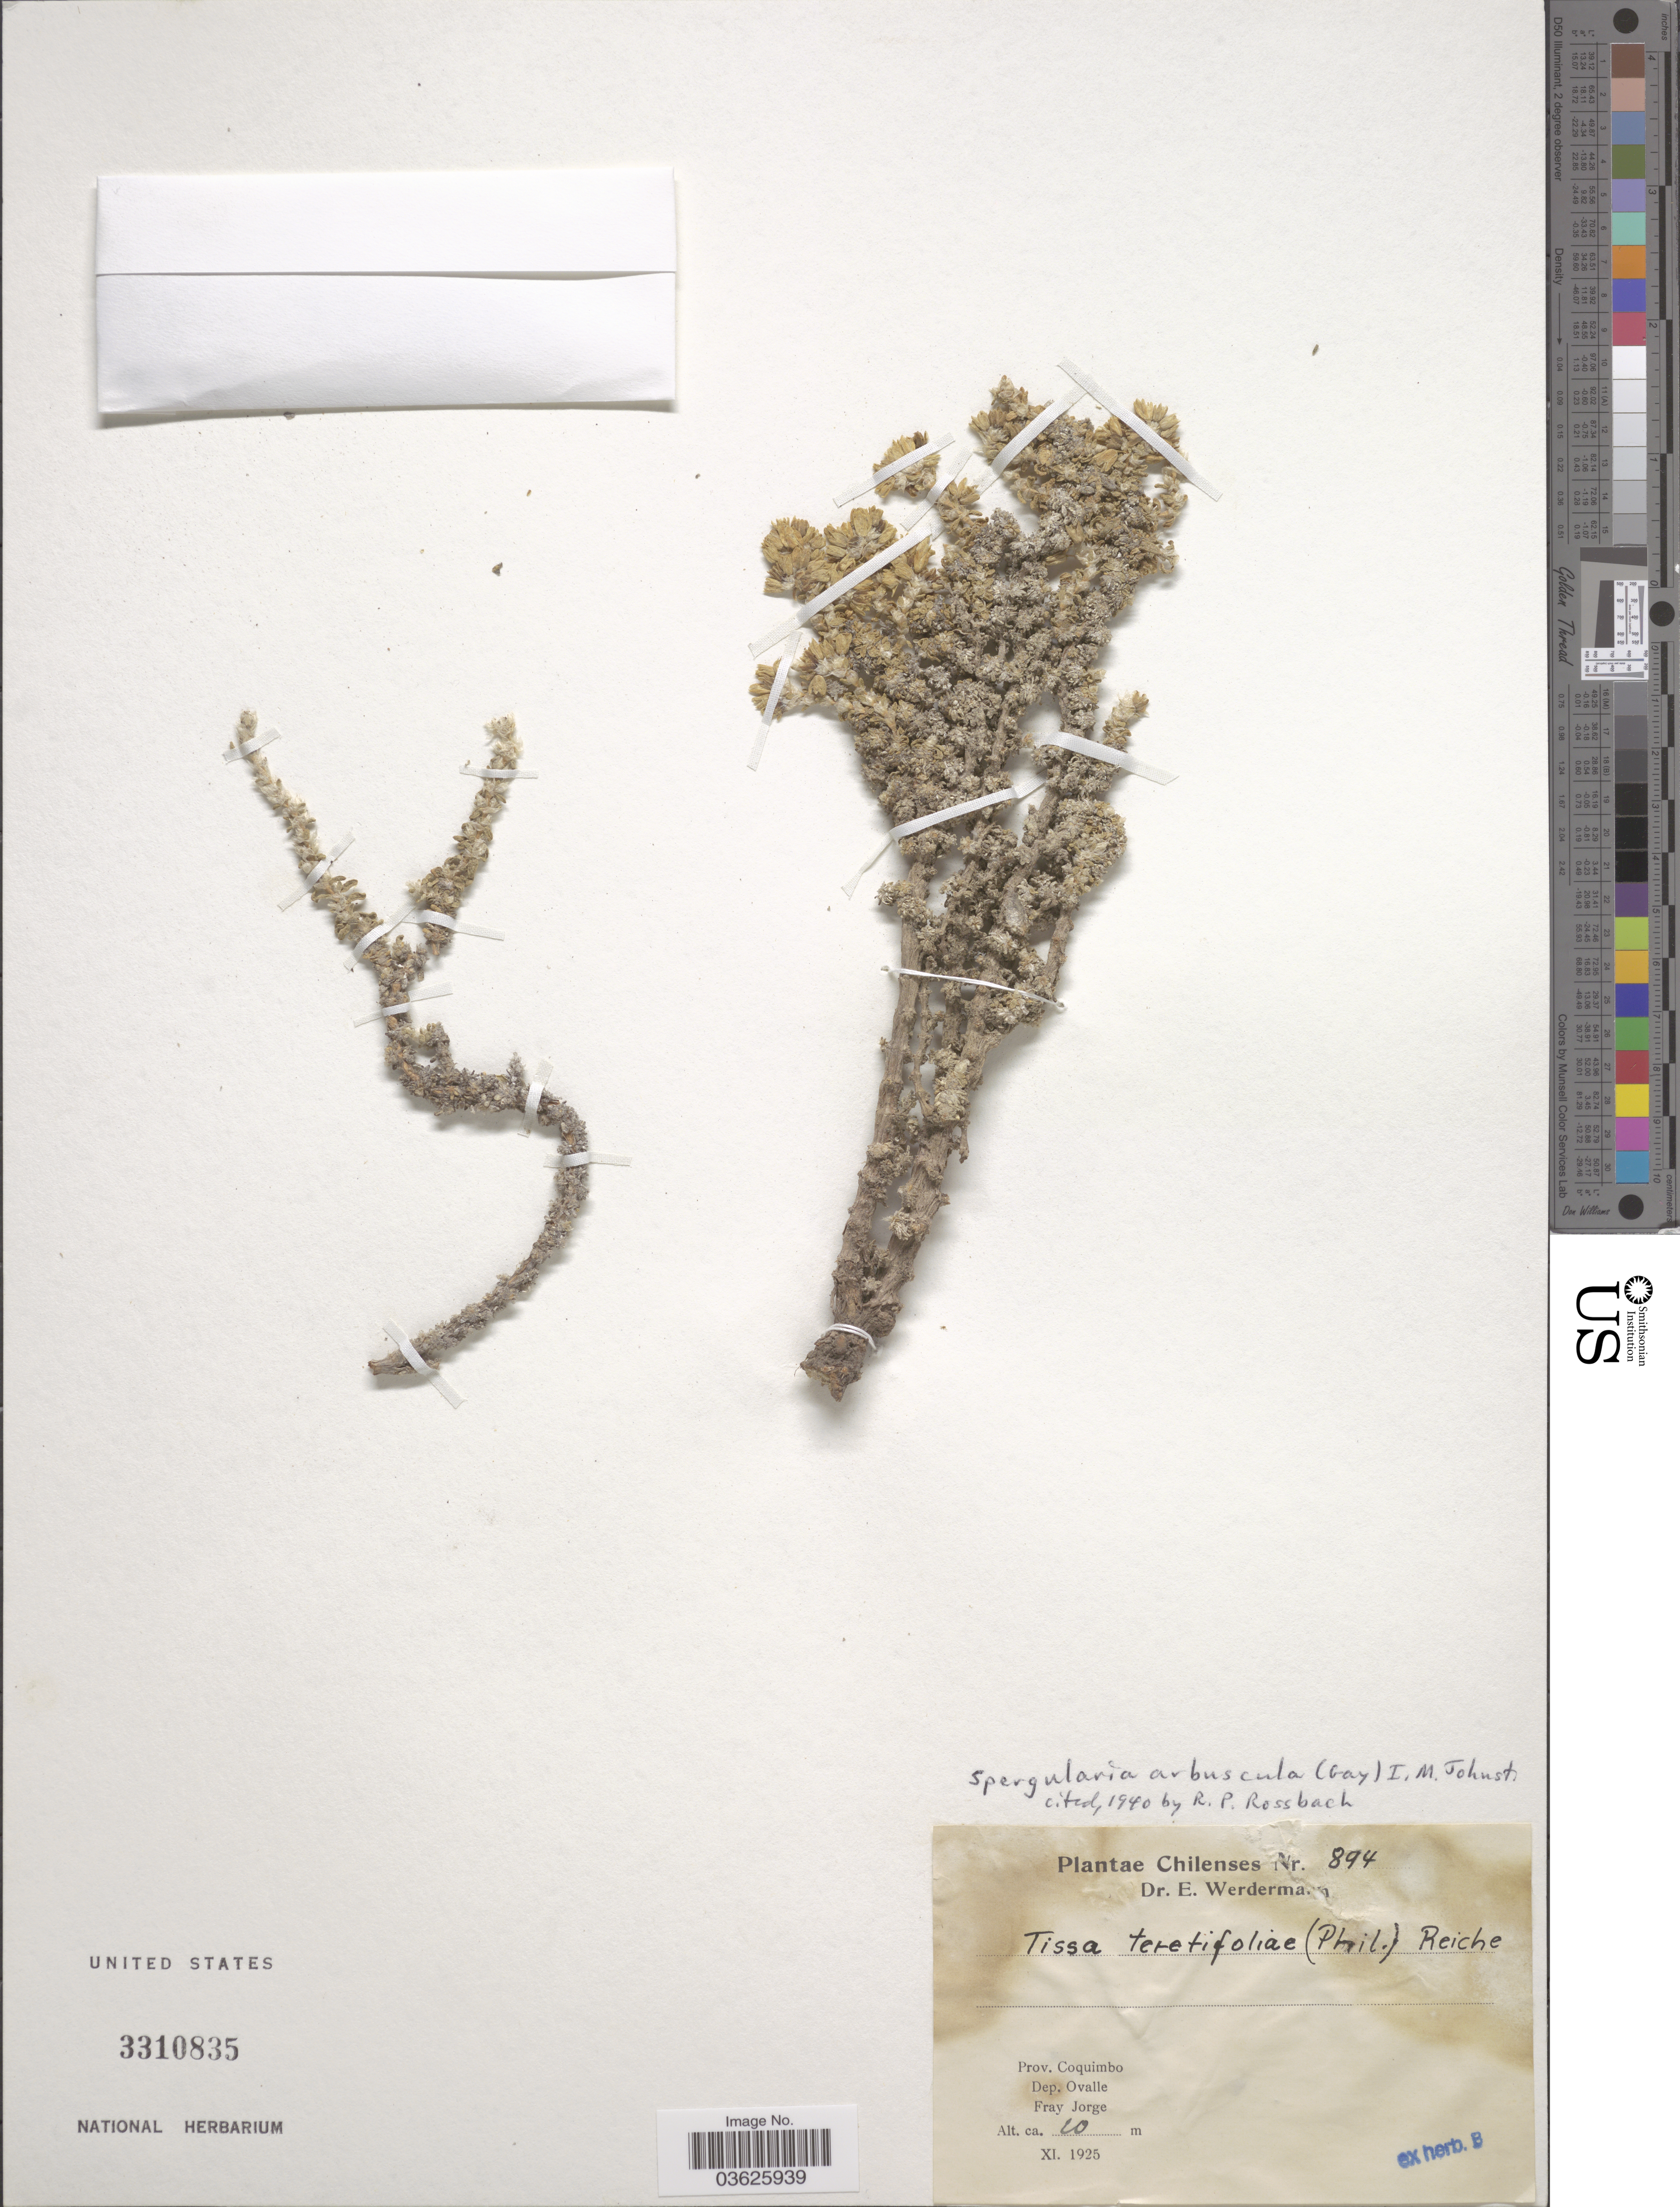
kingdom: Plantae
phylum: Tracheophyta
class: Magnoliopsida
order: Caryophyllales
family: Caryophyllaceae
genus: Spergularia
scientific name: Spergularia arbuscula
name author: I.M. Johnst.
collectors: E. Werdermann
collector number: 894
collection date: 1925-11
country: Chile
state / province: Coquimbo (IV)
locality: Prov. Coquimbo. Dep. Ovalle. Fray Jorge.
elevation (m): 10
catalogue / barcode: US 3310835